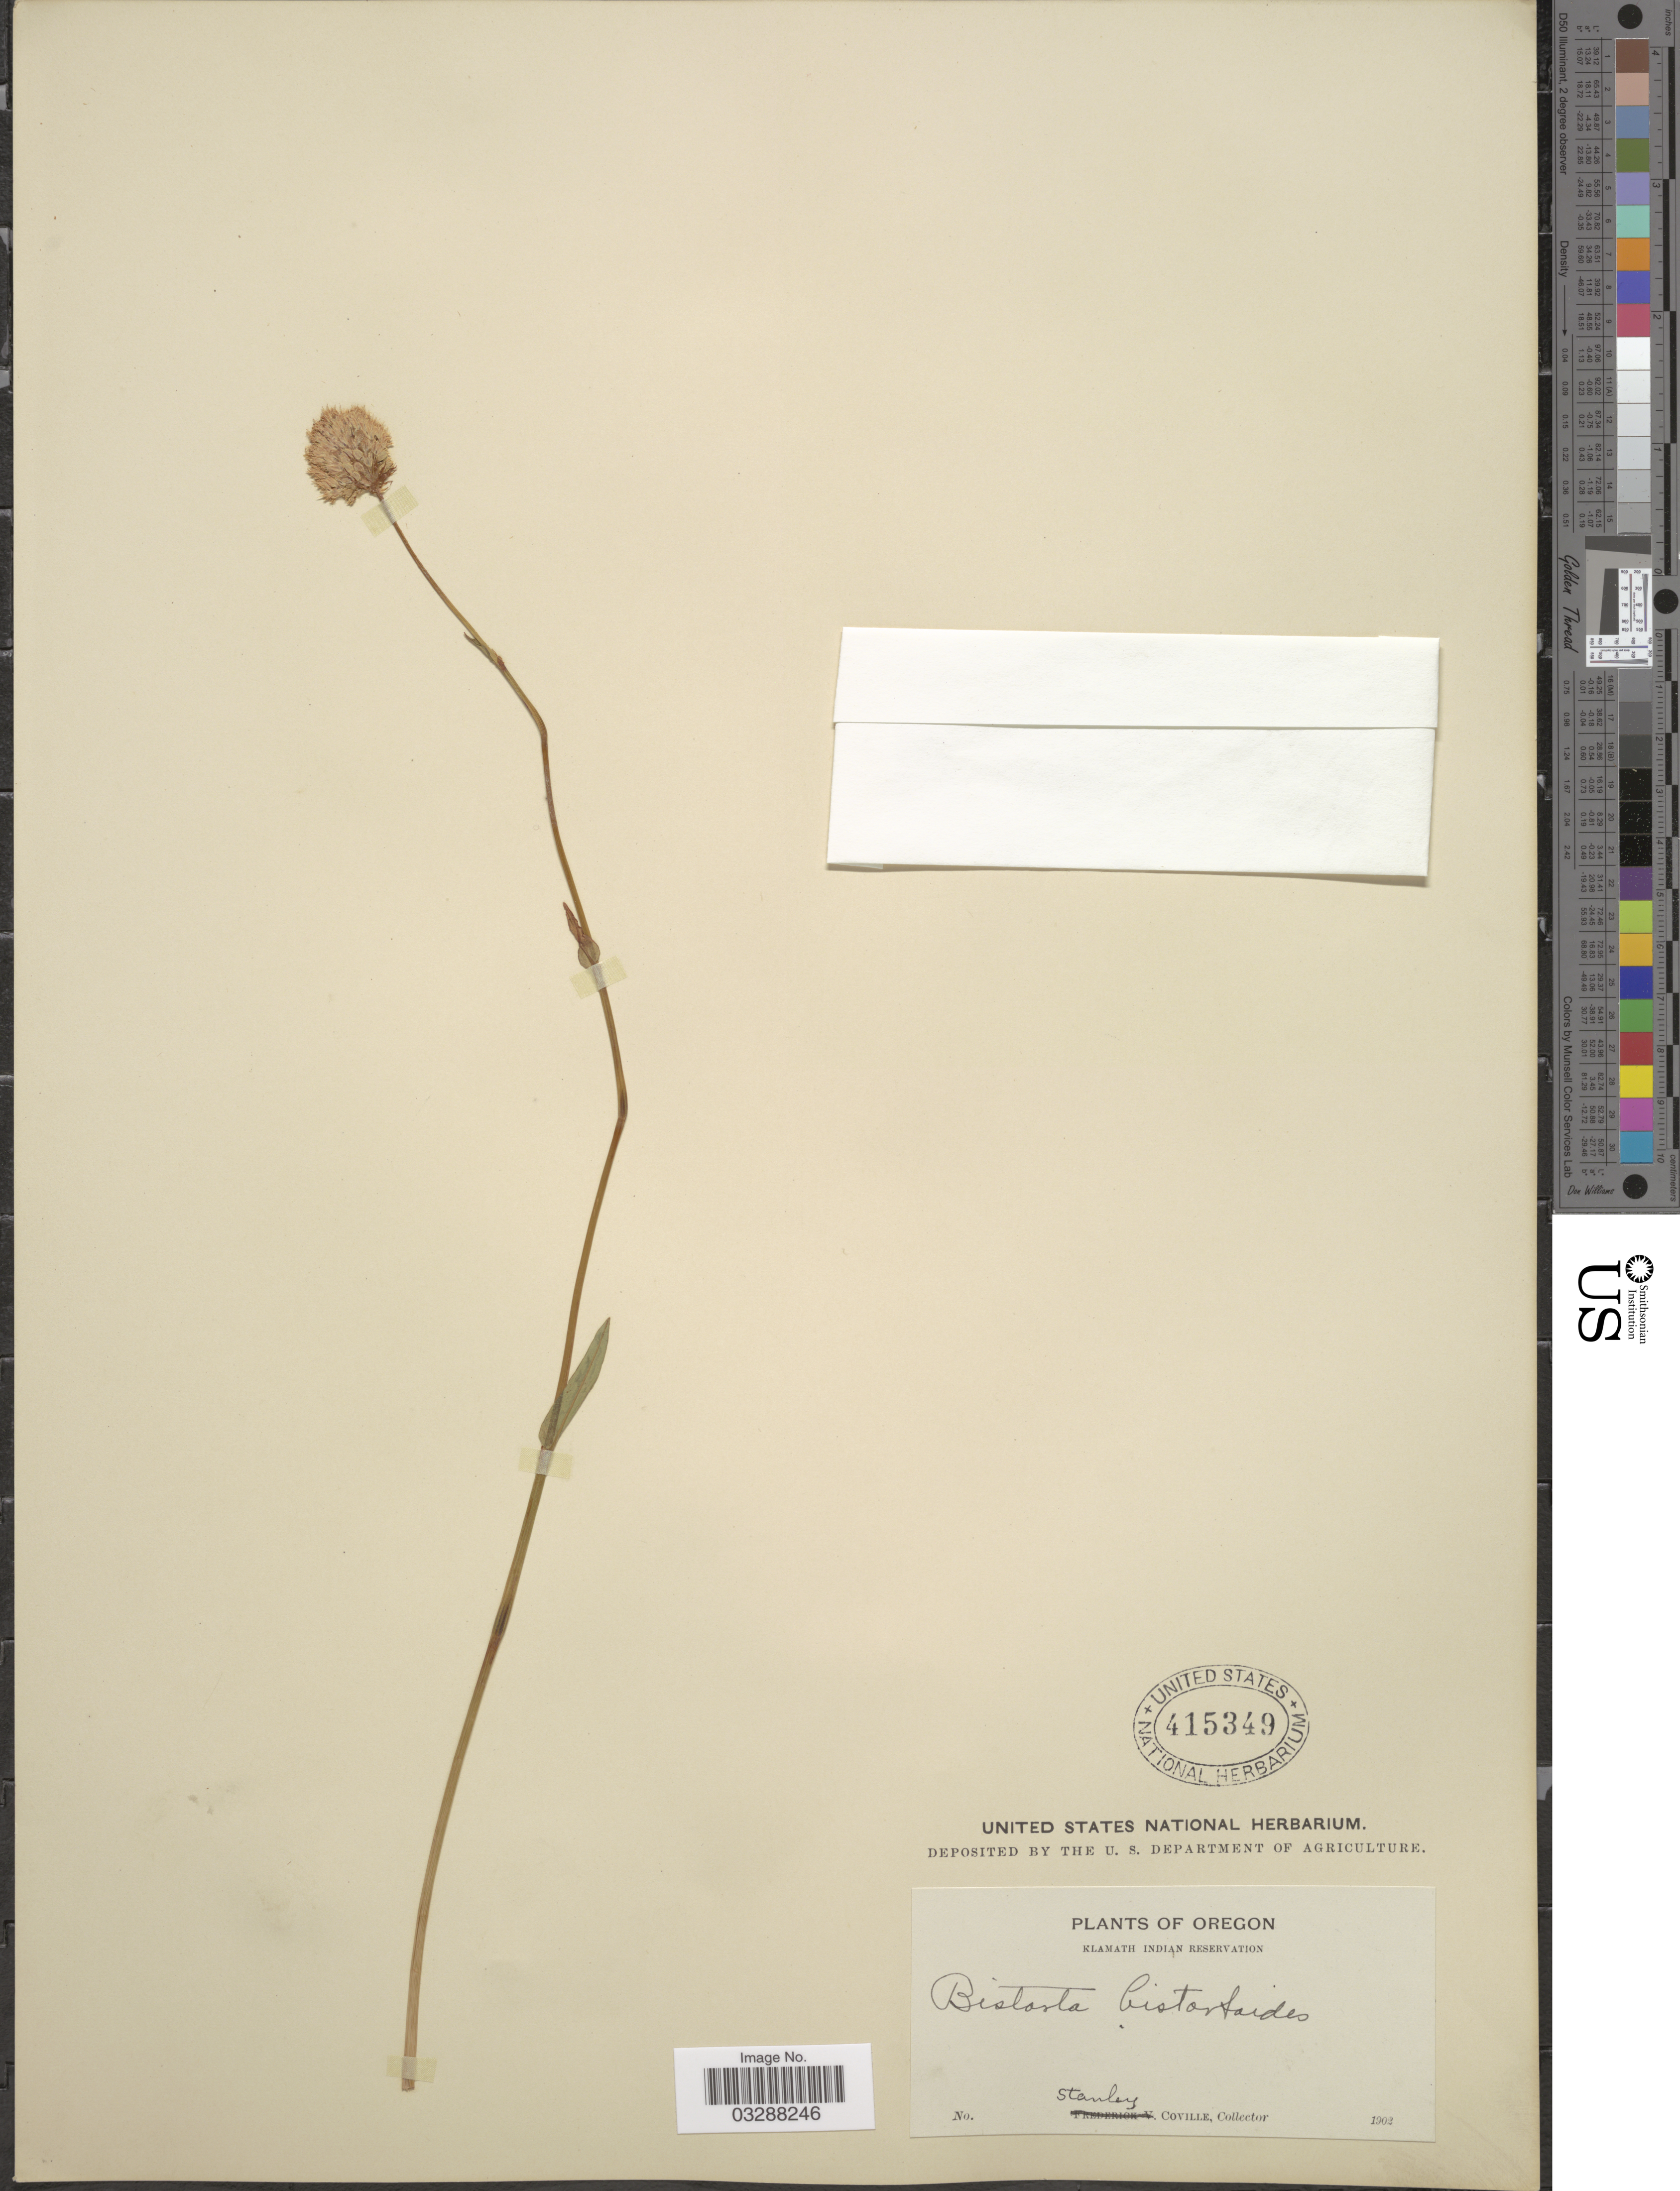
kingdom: Plantae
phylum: Tracheophyta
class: Magnoliopsida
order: Caryophyllales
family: Polygonaceae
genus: Bistorta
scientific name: Bistorta bistortoides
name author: (Pursh) Small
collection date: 1902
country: United States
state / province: Oregon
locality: Klamath Indian Reservation.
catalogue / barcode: US 415349